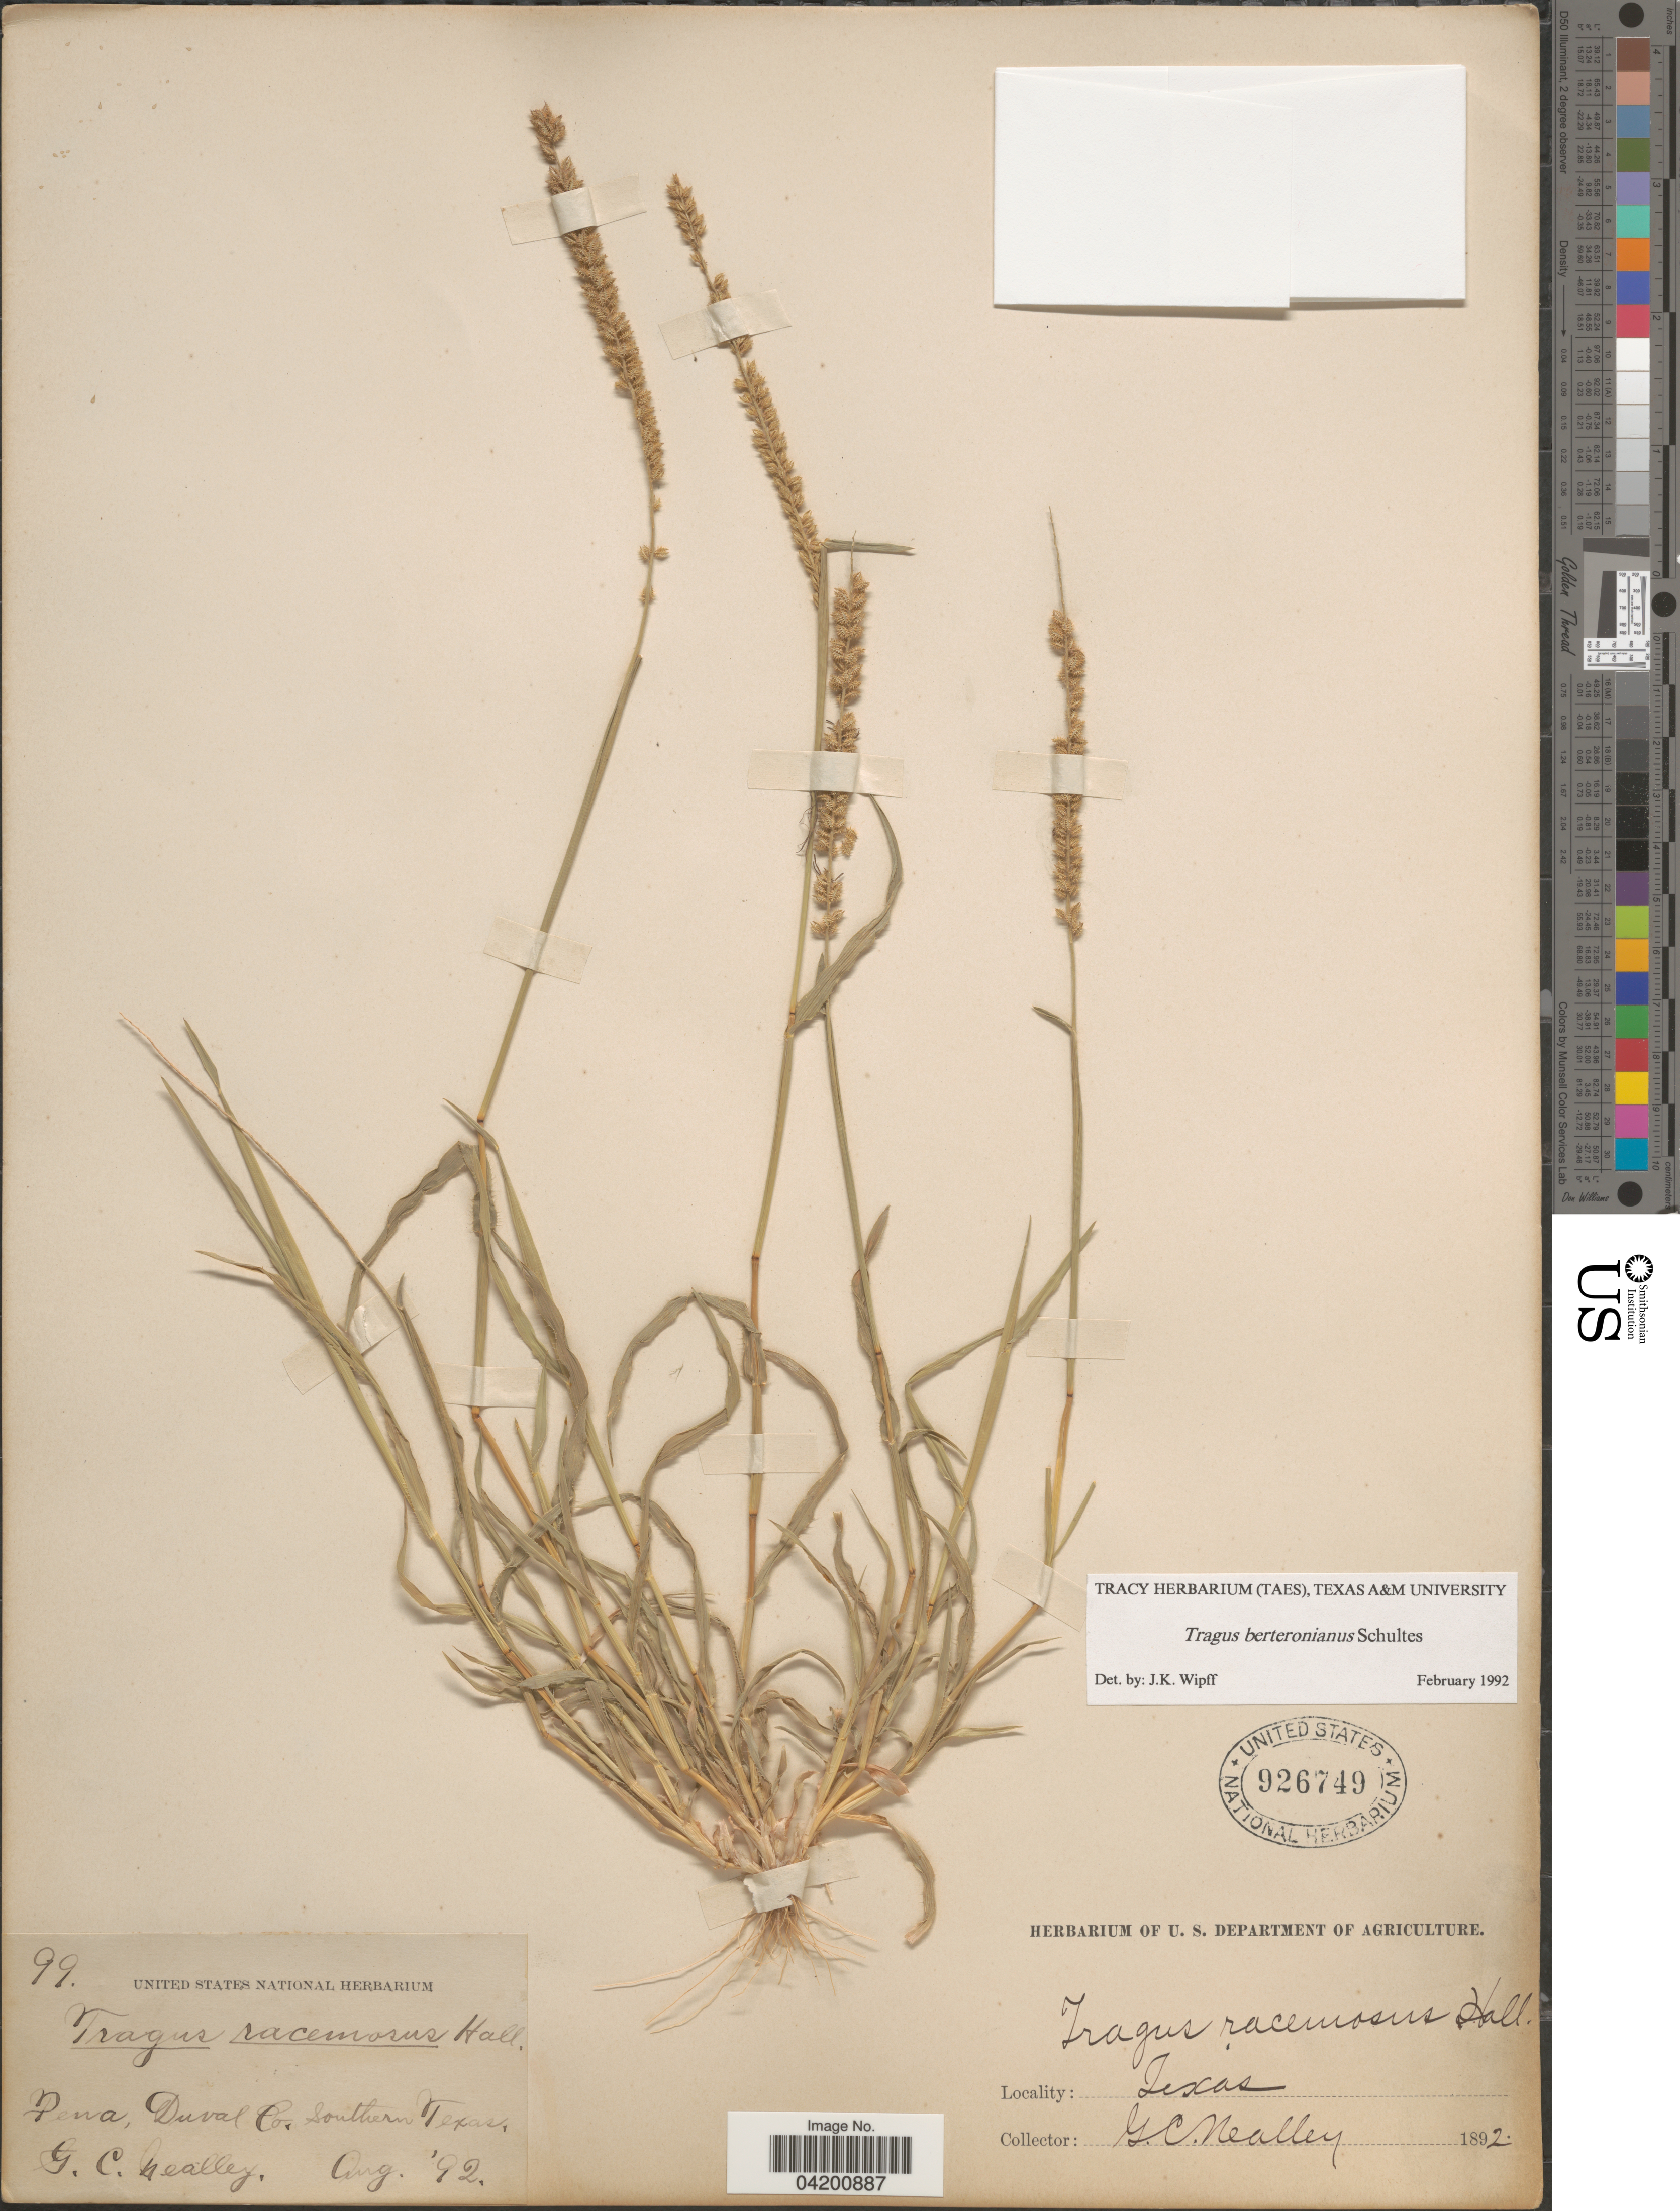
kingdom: Plantae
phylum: Tracheophyta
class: Liliopsida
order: Poales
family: Poaceae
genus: Tragus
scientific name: Tragus berteronianus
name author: Schult.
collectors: G. C. Nealley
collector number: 99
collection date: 1892-08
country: United States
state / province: Texas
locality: Pena, Duval Co., Southern Texas.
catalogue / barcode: US 926749